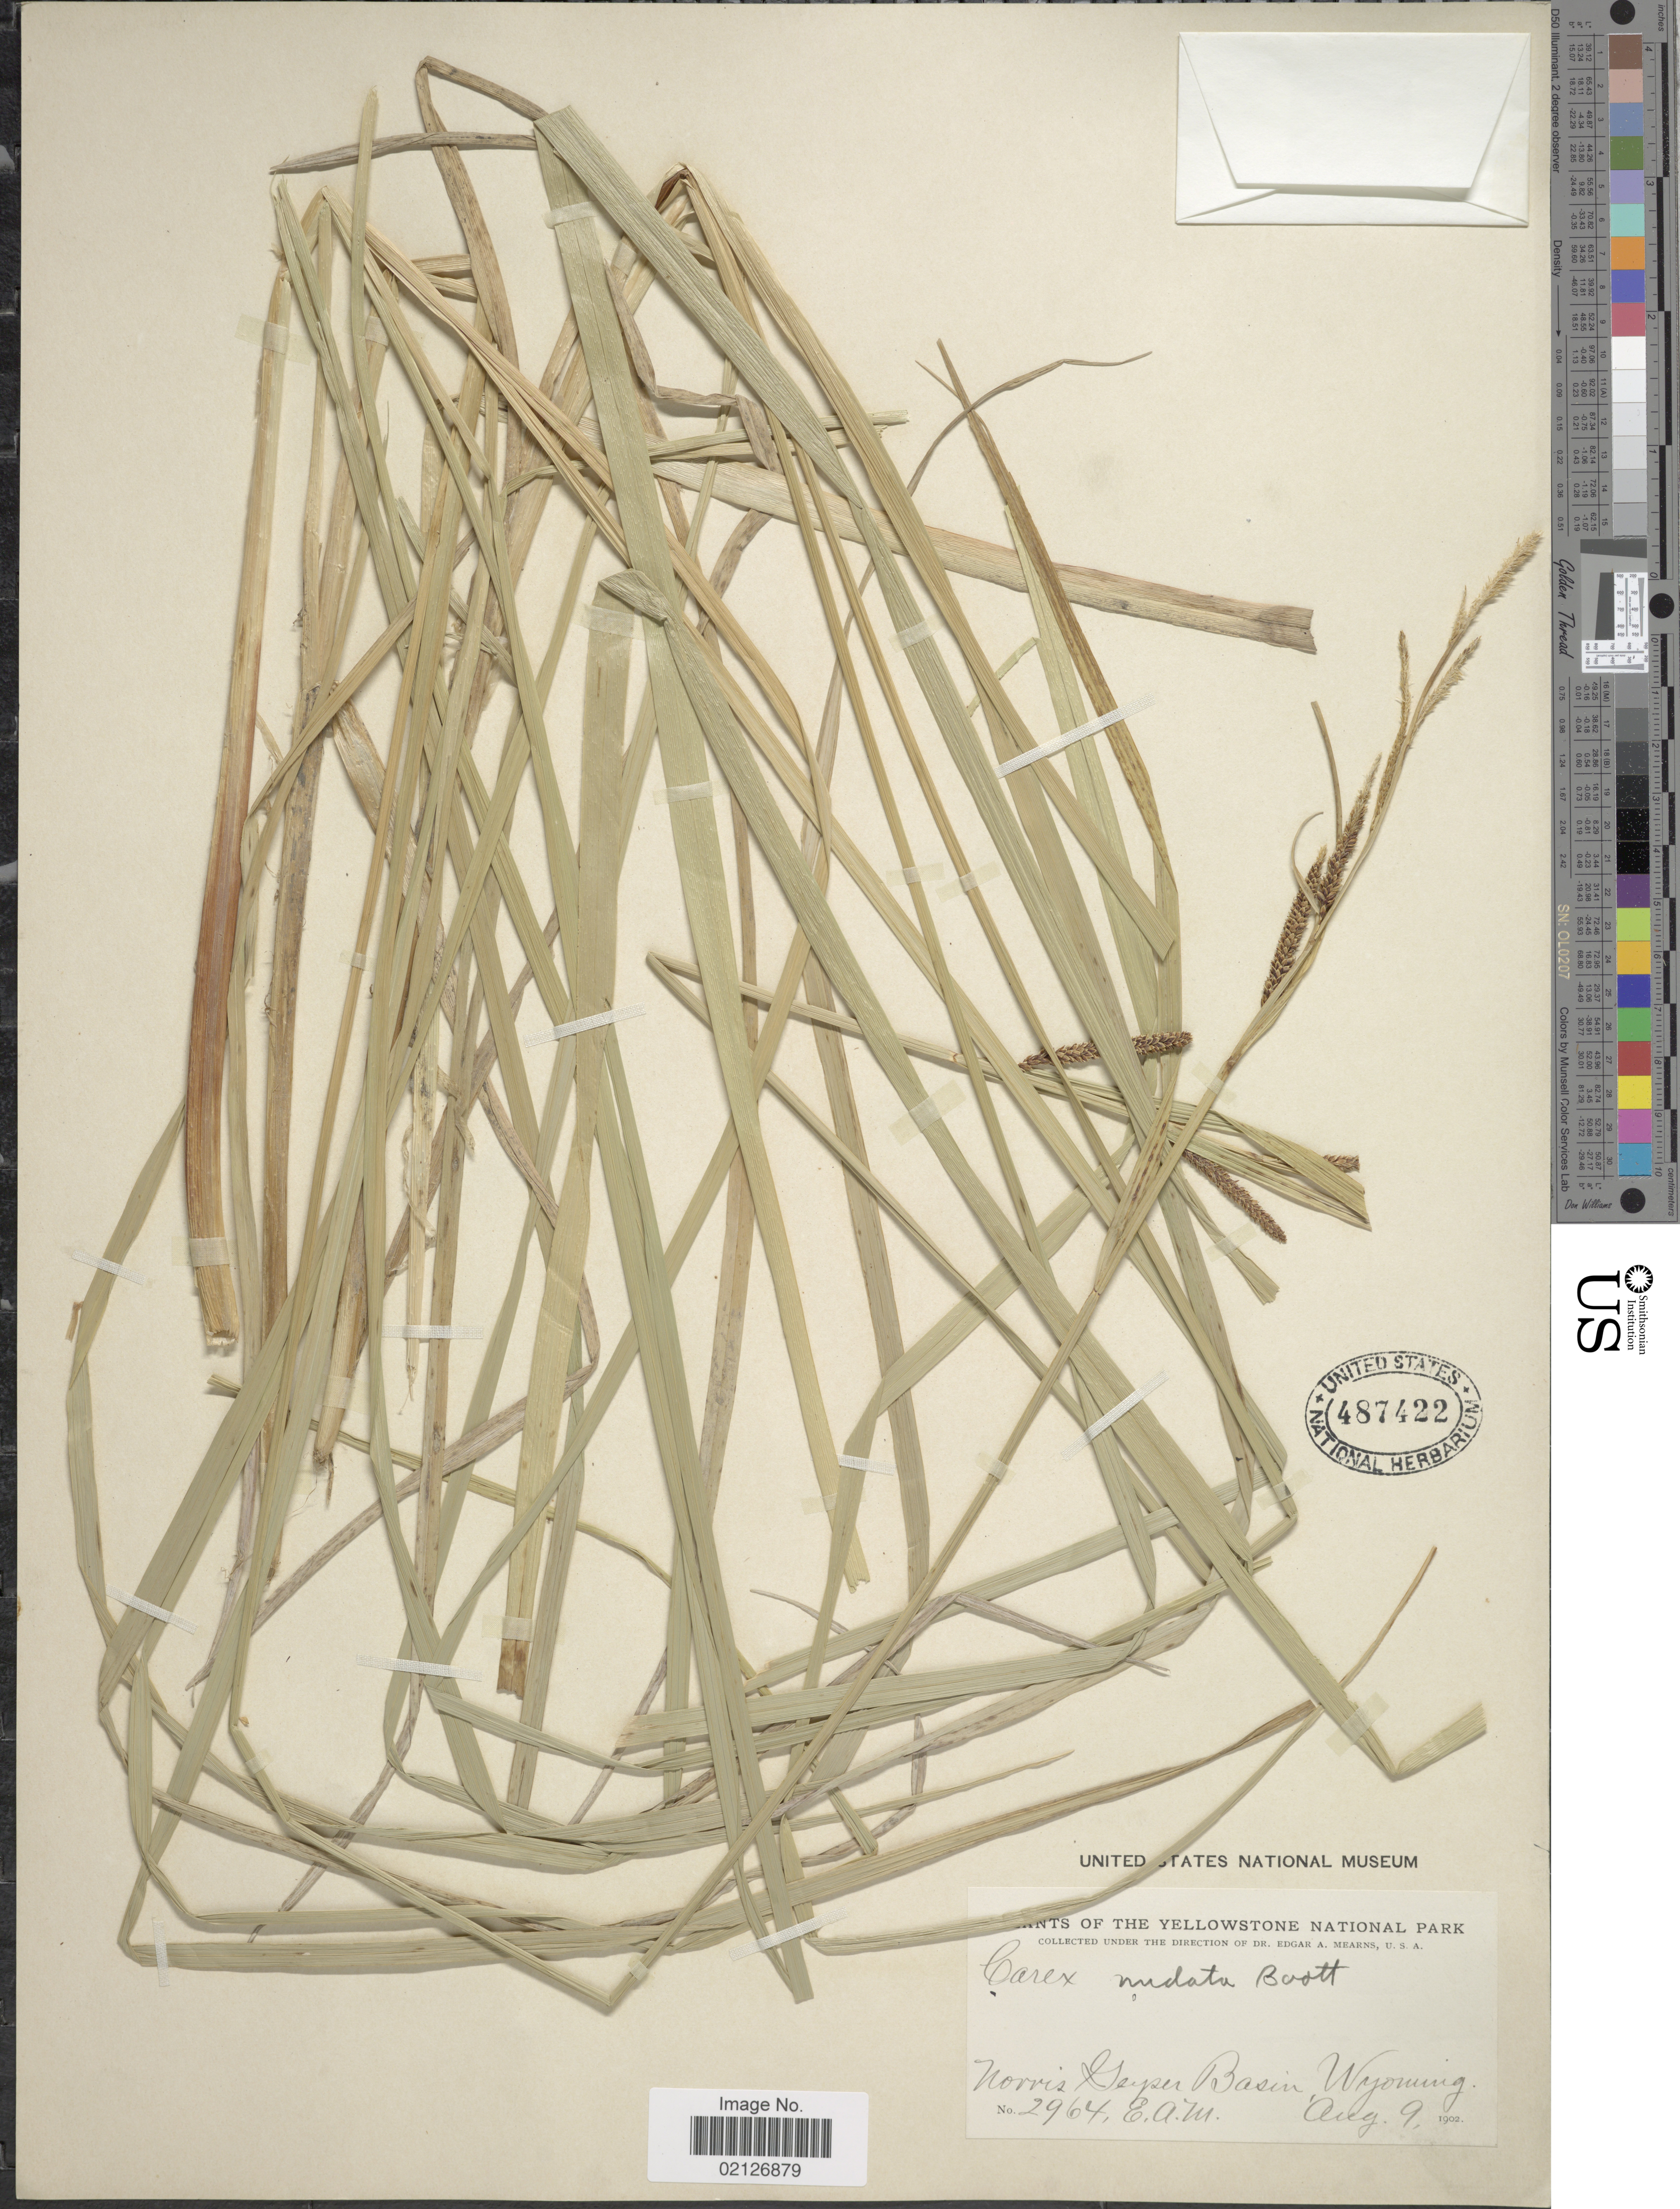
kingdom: Plantae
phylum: Tracheophyta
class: Liliopsida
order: Poales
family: Cyperaceae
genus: Carex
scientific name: Carex nudata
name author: W. Boott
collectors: E. A. Mearns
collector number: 2964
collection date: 1902-08-09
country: United States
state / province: Wyoming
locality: Yellowstone National Park, Norris Geyser Basin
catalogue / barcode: US 487422